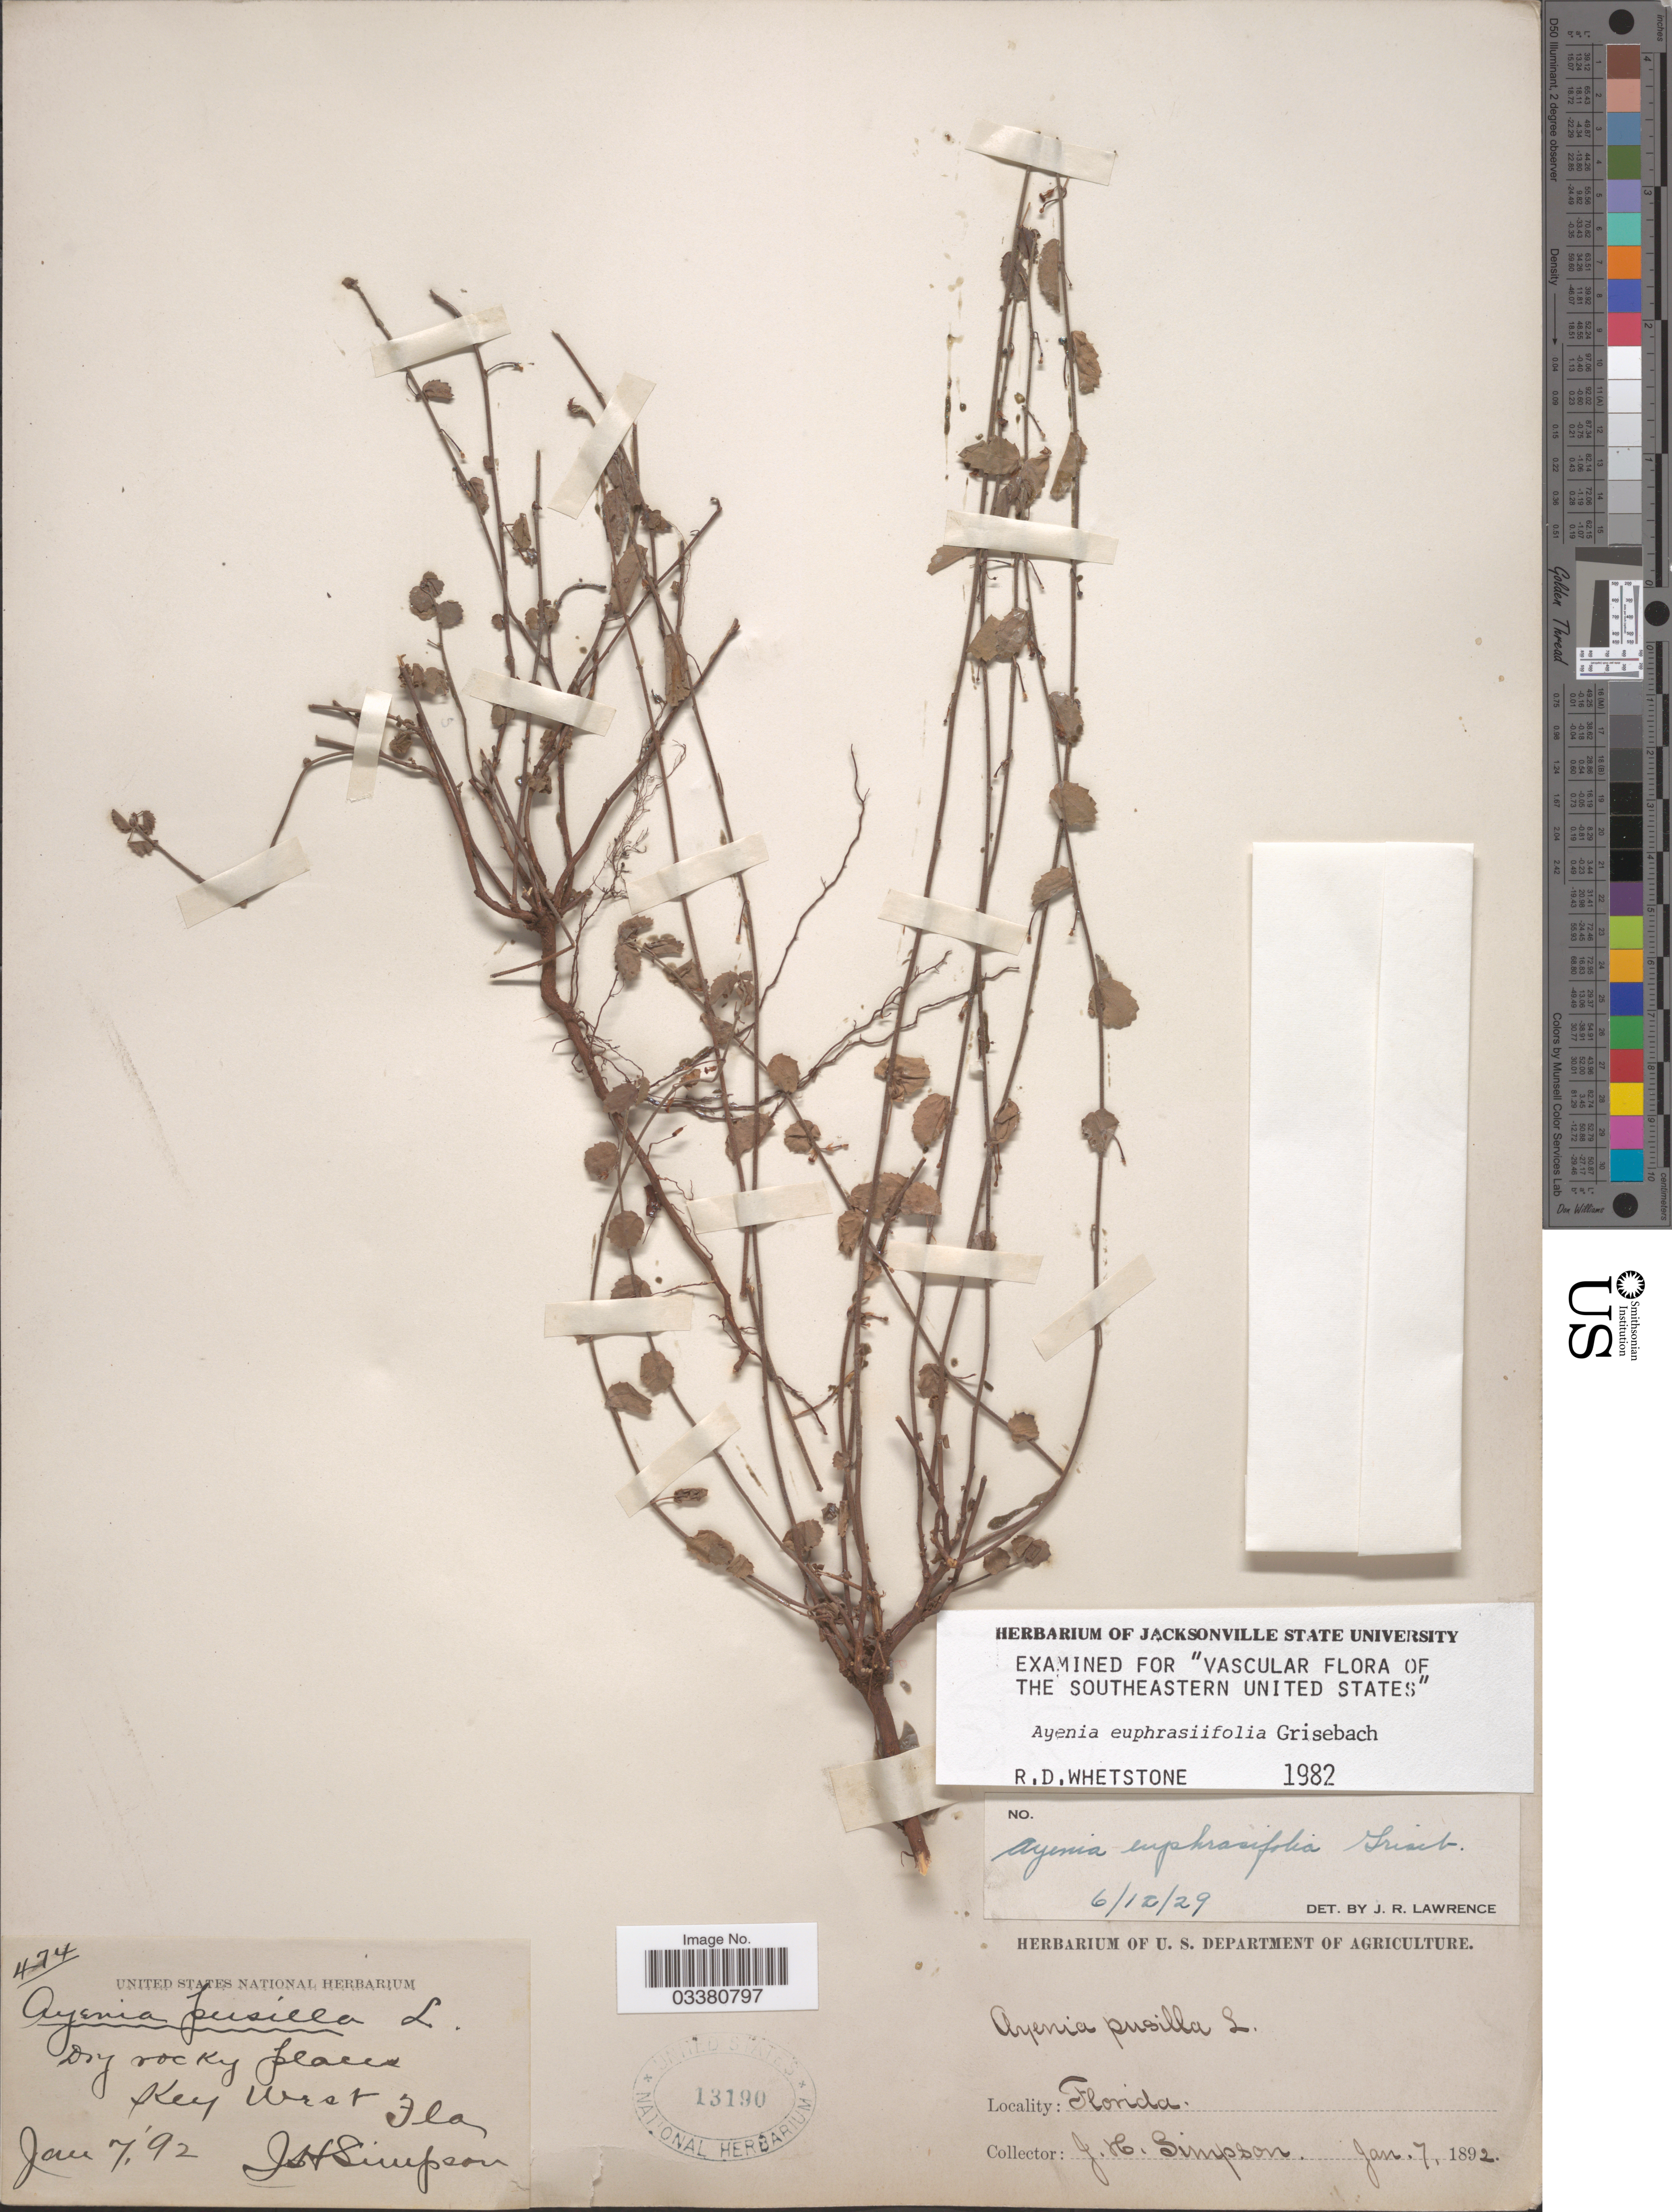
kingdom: Plantae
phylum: Tracheophyta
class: Magnoliopsida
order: Malvales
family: Malvaceae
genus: Ayenia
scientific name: Ayenia euphrasiifolia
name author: Griseb.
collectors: J. H. Simpson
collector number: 474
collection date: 1892-01-07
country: United States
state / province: Florida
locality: Key West.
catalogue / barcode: US 13190